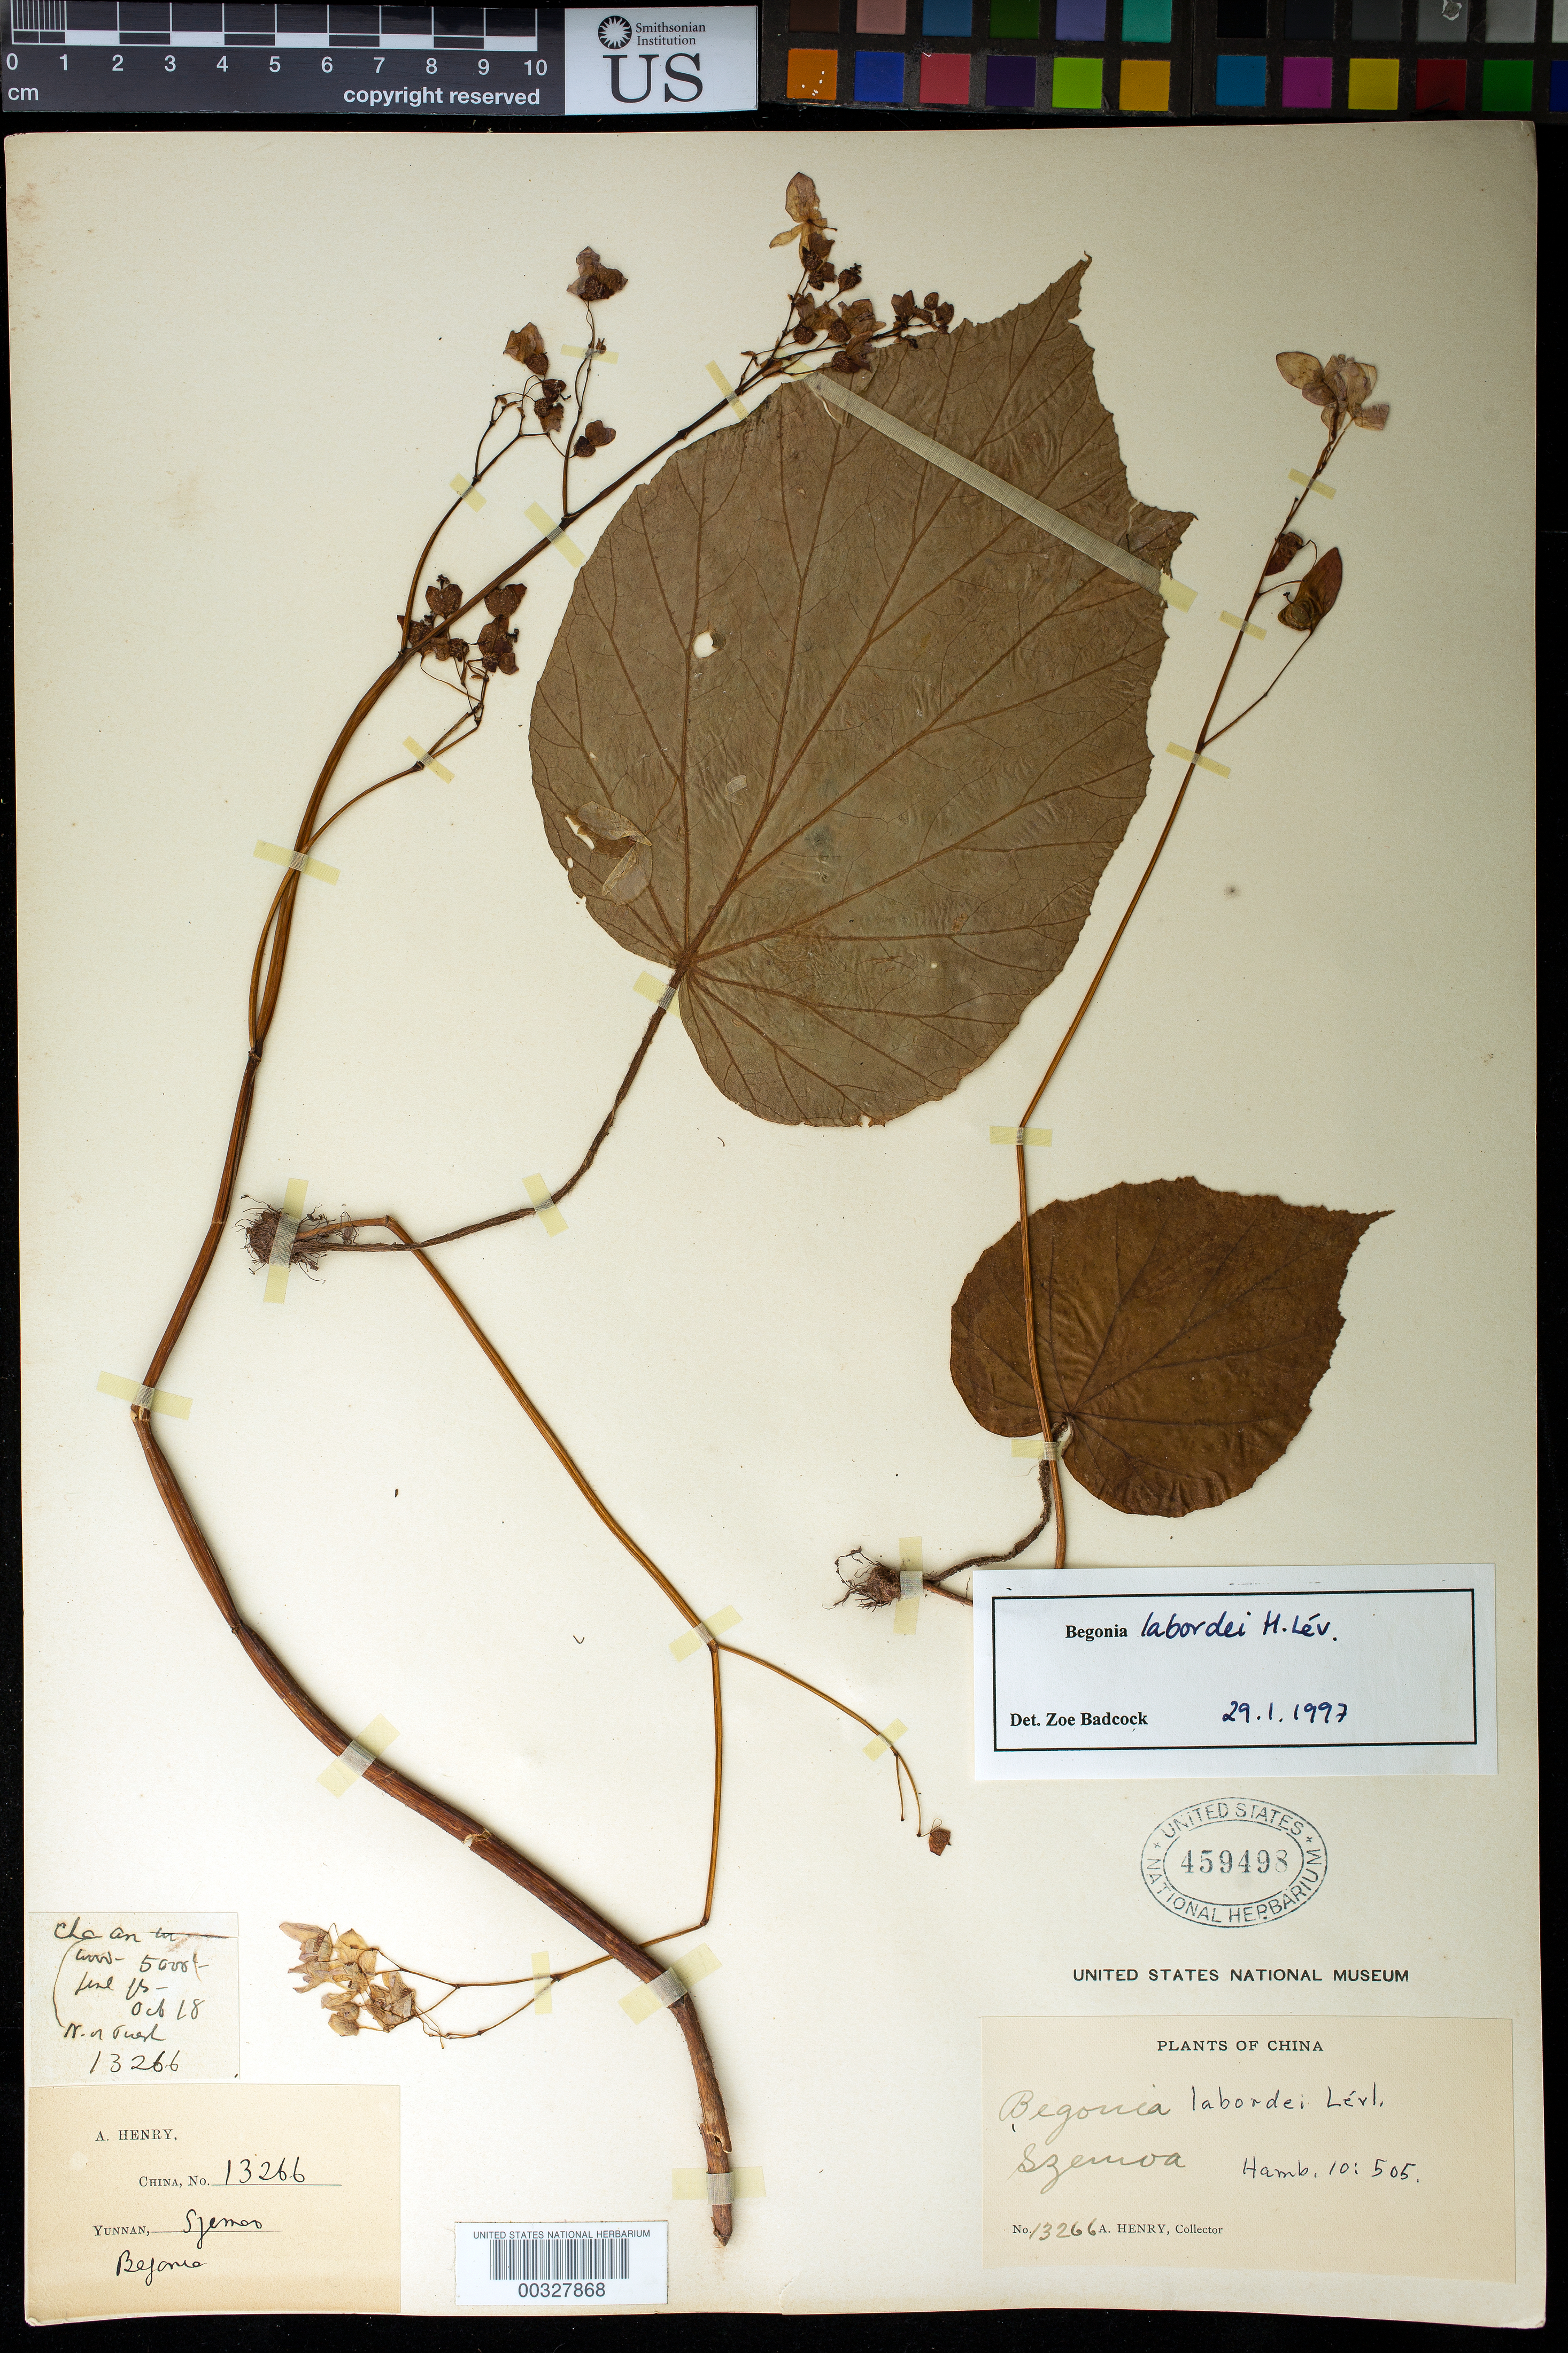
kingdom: Plantae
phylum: Tracheophyta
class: Magnoliopsida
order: Cucurbitales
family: Begoniaceae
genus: Begonia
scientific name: Begonia labordei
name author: H. Lév.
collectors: A. Henry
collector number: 13266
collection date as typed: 18 Oct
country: China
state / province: Yunnan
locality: Szemoa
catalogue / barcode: US 459498